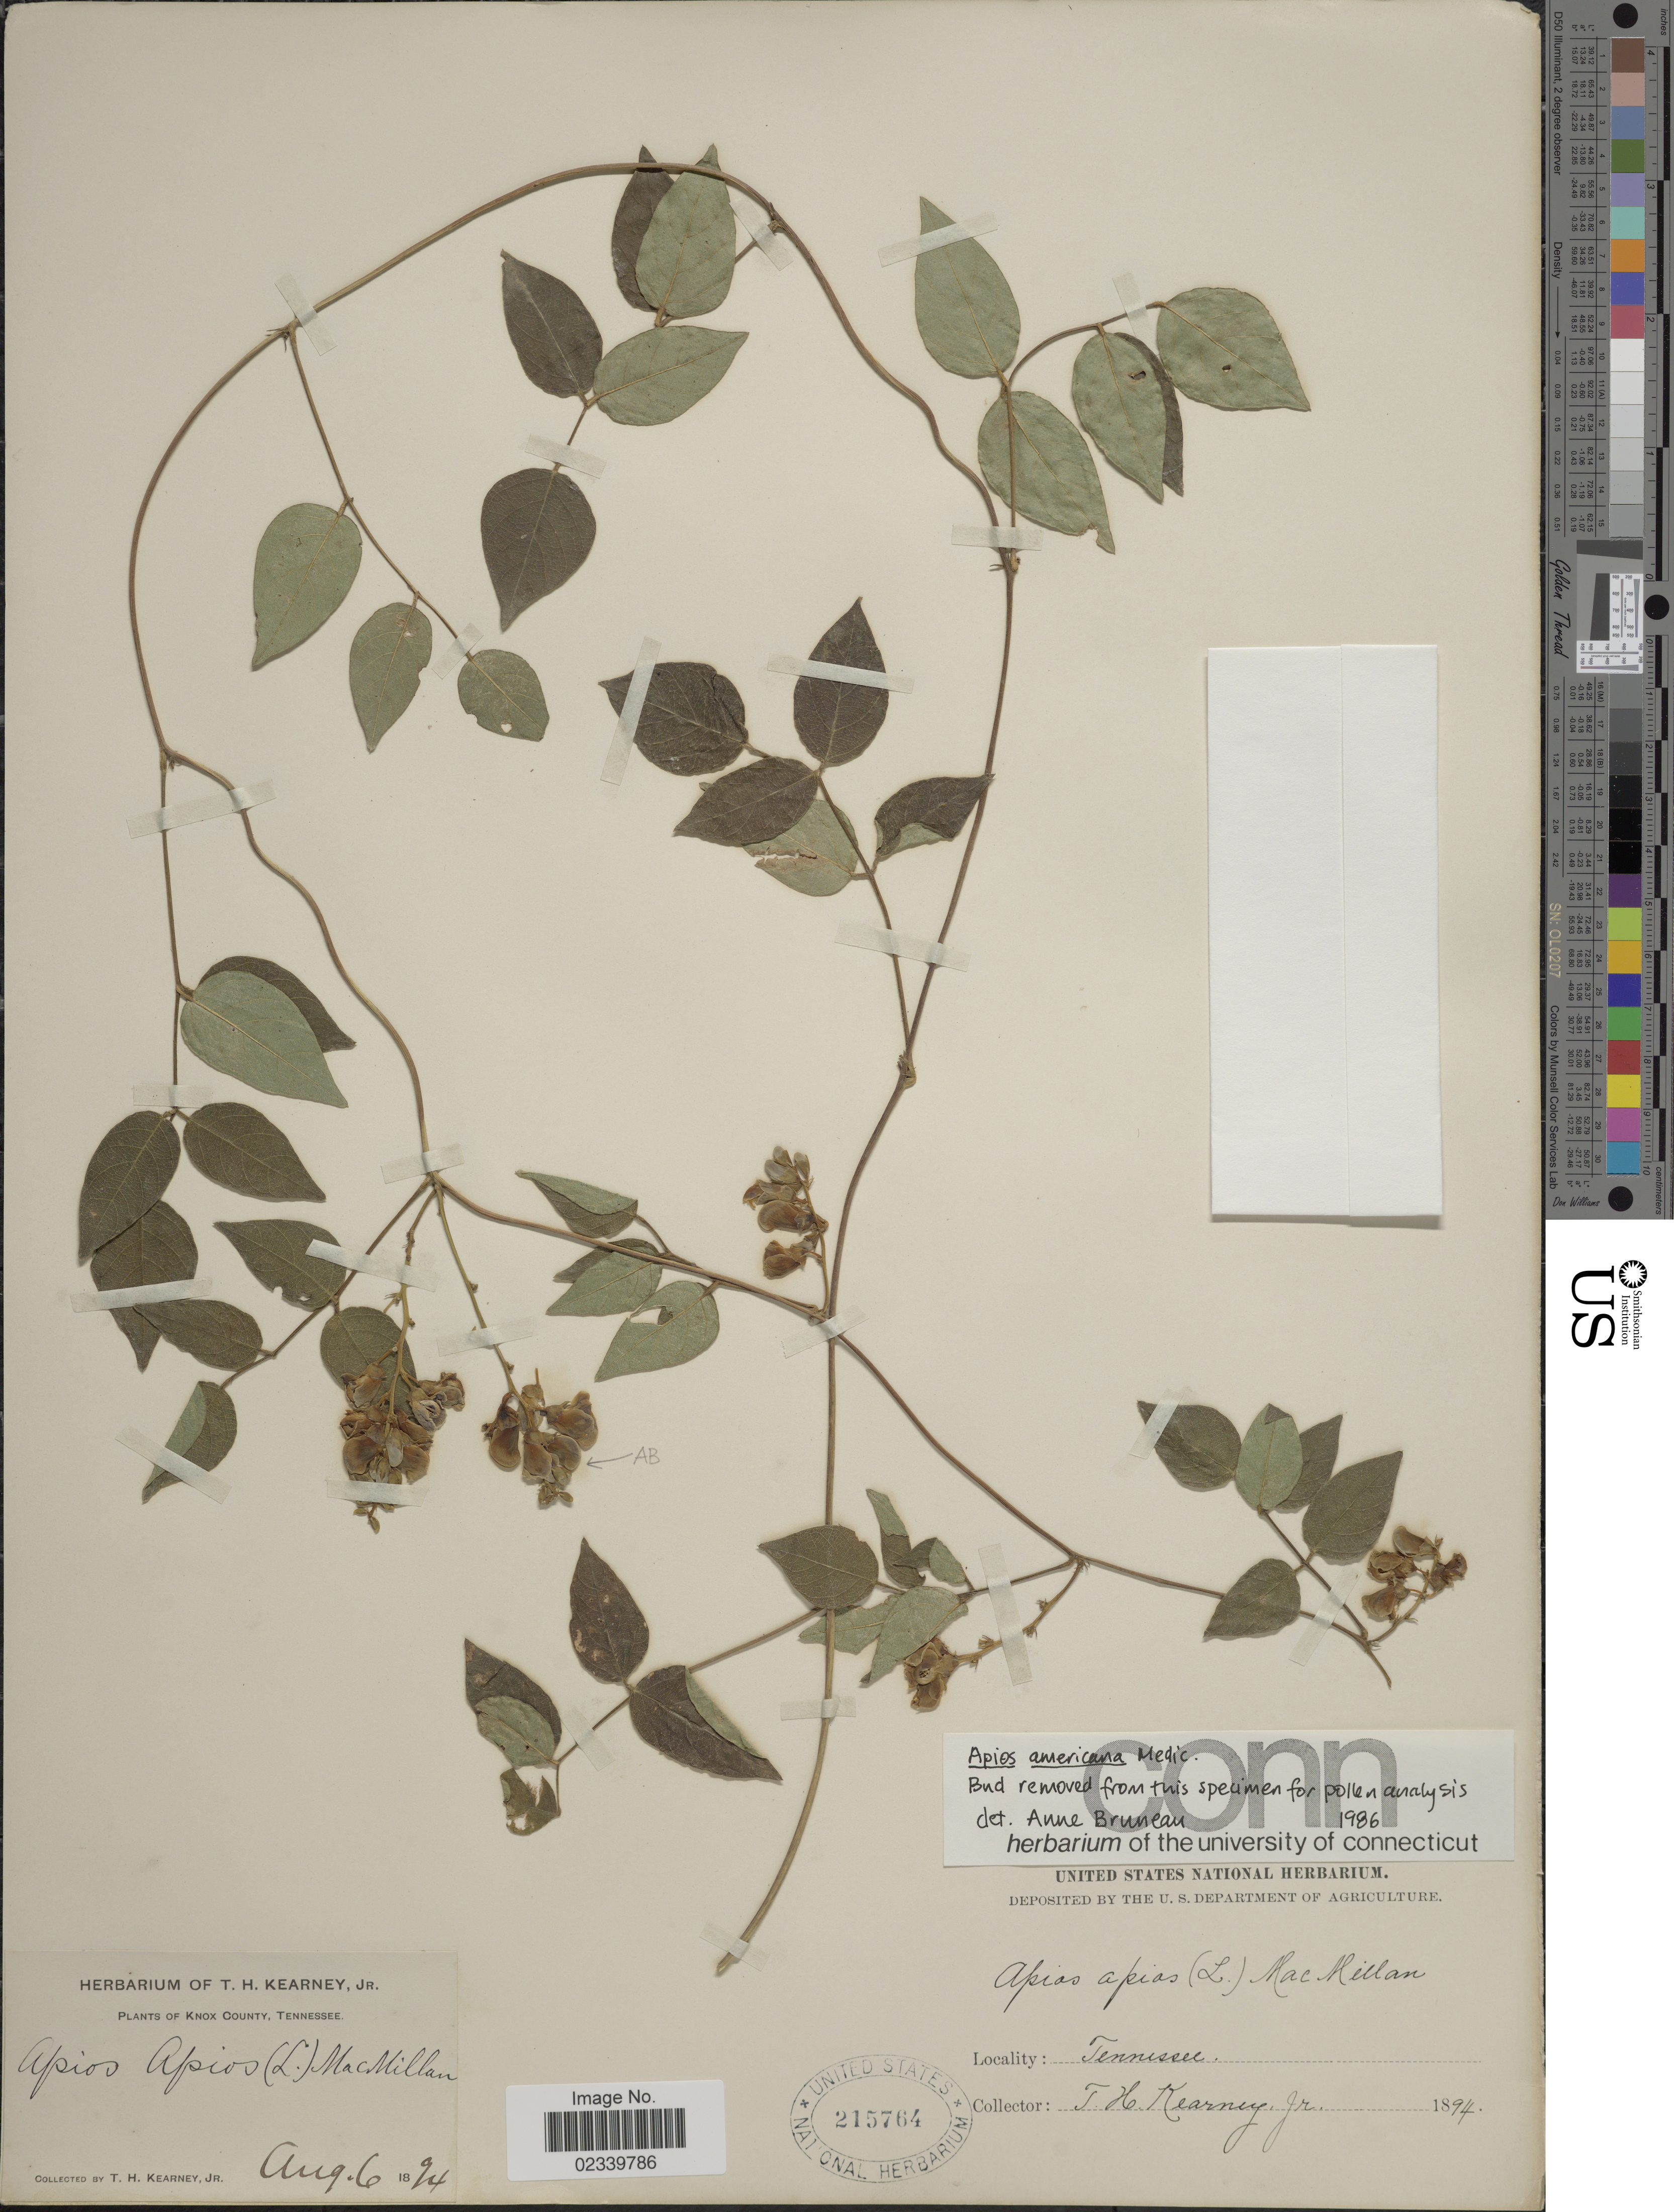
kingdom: Plantae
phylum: Tracheophyta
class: Magnoliopsida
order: Fabales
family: Fabaceae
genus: Apios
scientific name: Apios americana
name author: Medik.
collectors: T. H. Kearney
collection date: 1824-08-06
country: United States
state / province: Tennessee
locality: Knox County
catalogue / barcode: US 215764